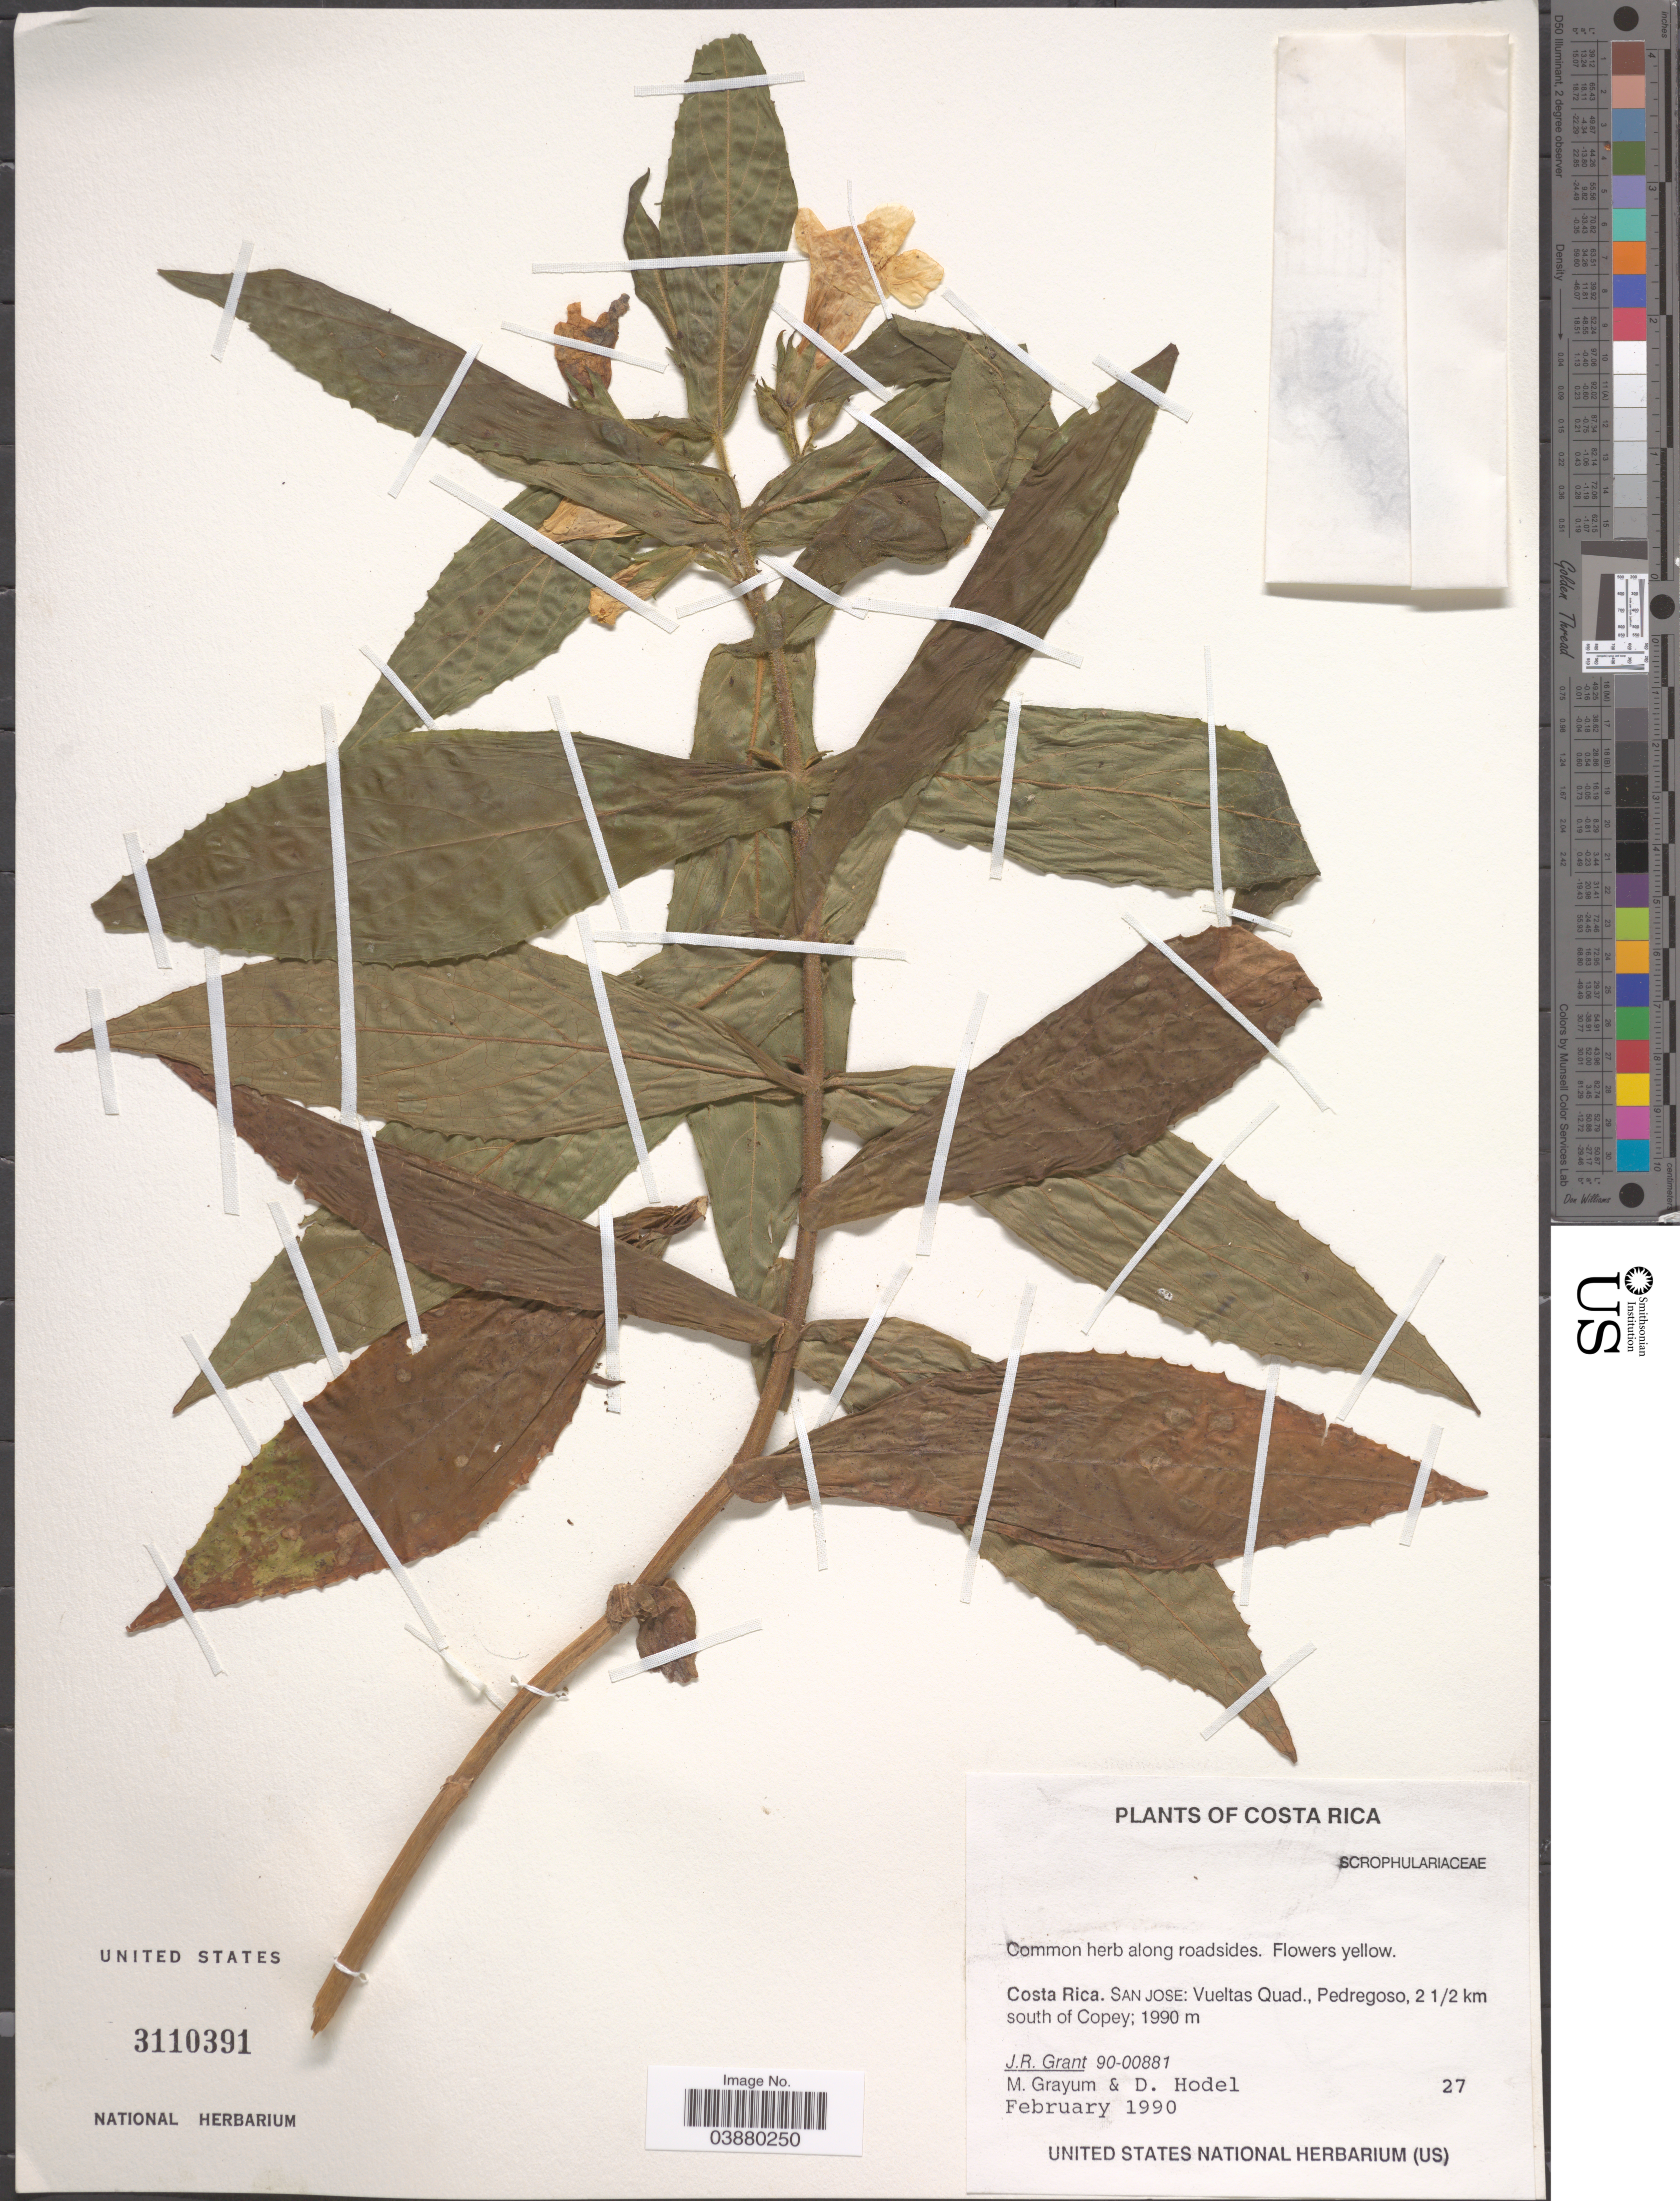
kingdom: Plantae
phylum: Tracheophyta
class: Magnoliopsida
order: Lamiales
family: Phrymaceae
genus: Hemichaena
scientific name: Hemichaena fruticosa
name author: Benth.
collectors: J. Grant, M. H. Grayum & D. R. Hodel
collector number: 90-00881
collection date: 1990-02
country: Costa Rica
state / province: San José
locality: Vueltas Quad., Pedregoso, 2 1/2 km south of Copey.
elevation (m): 1990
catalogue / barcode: US 3110391